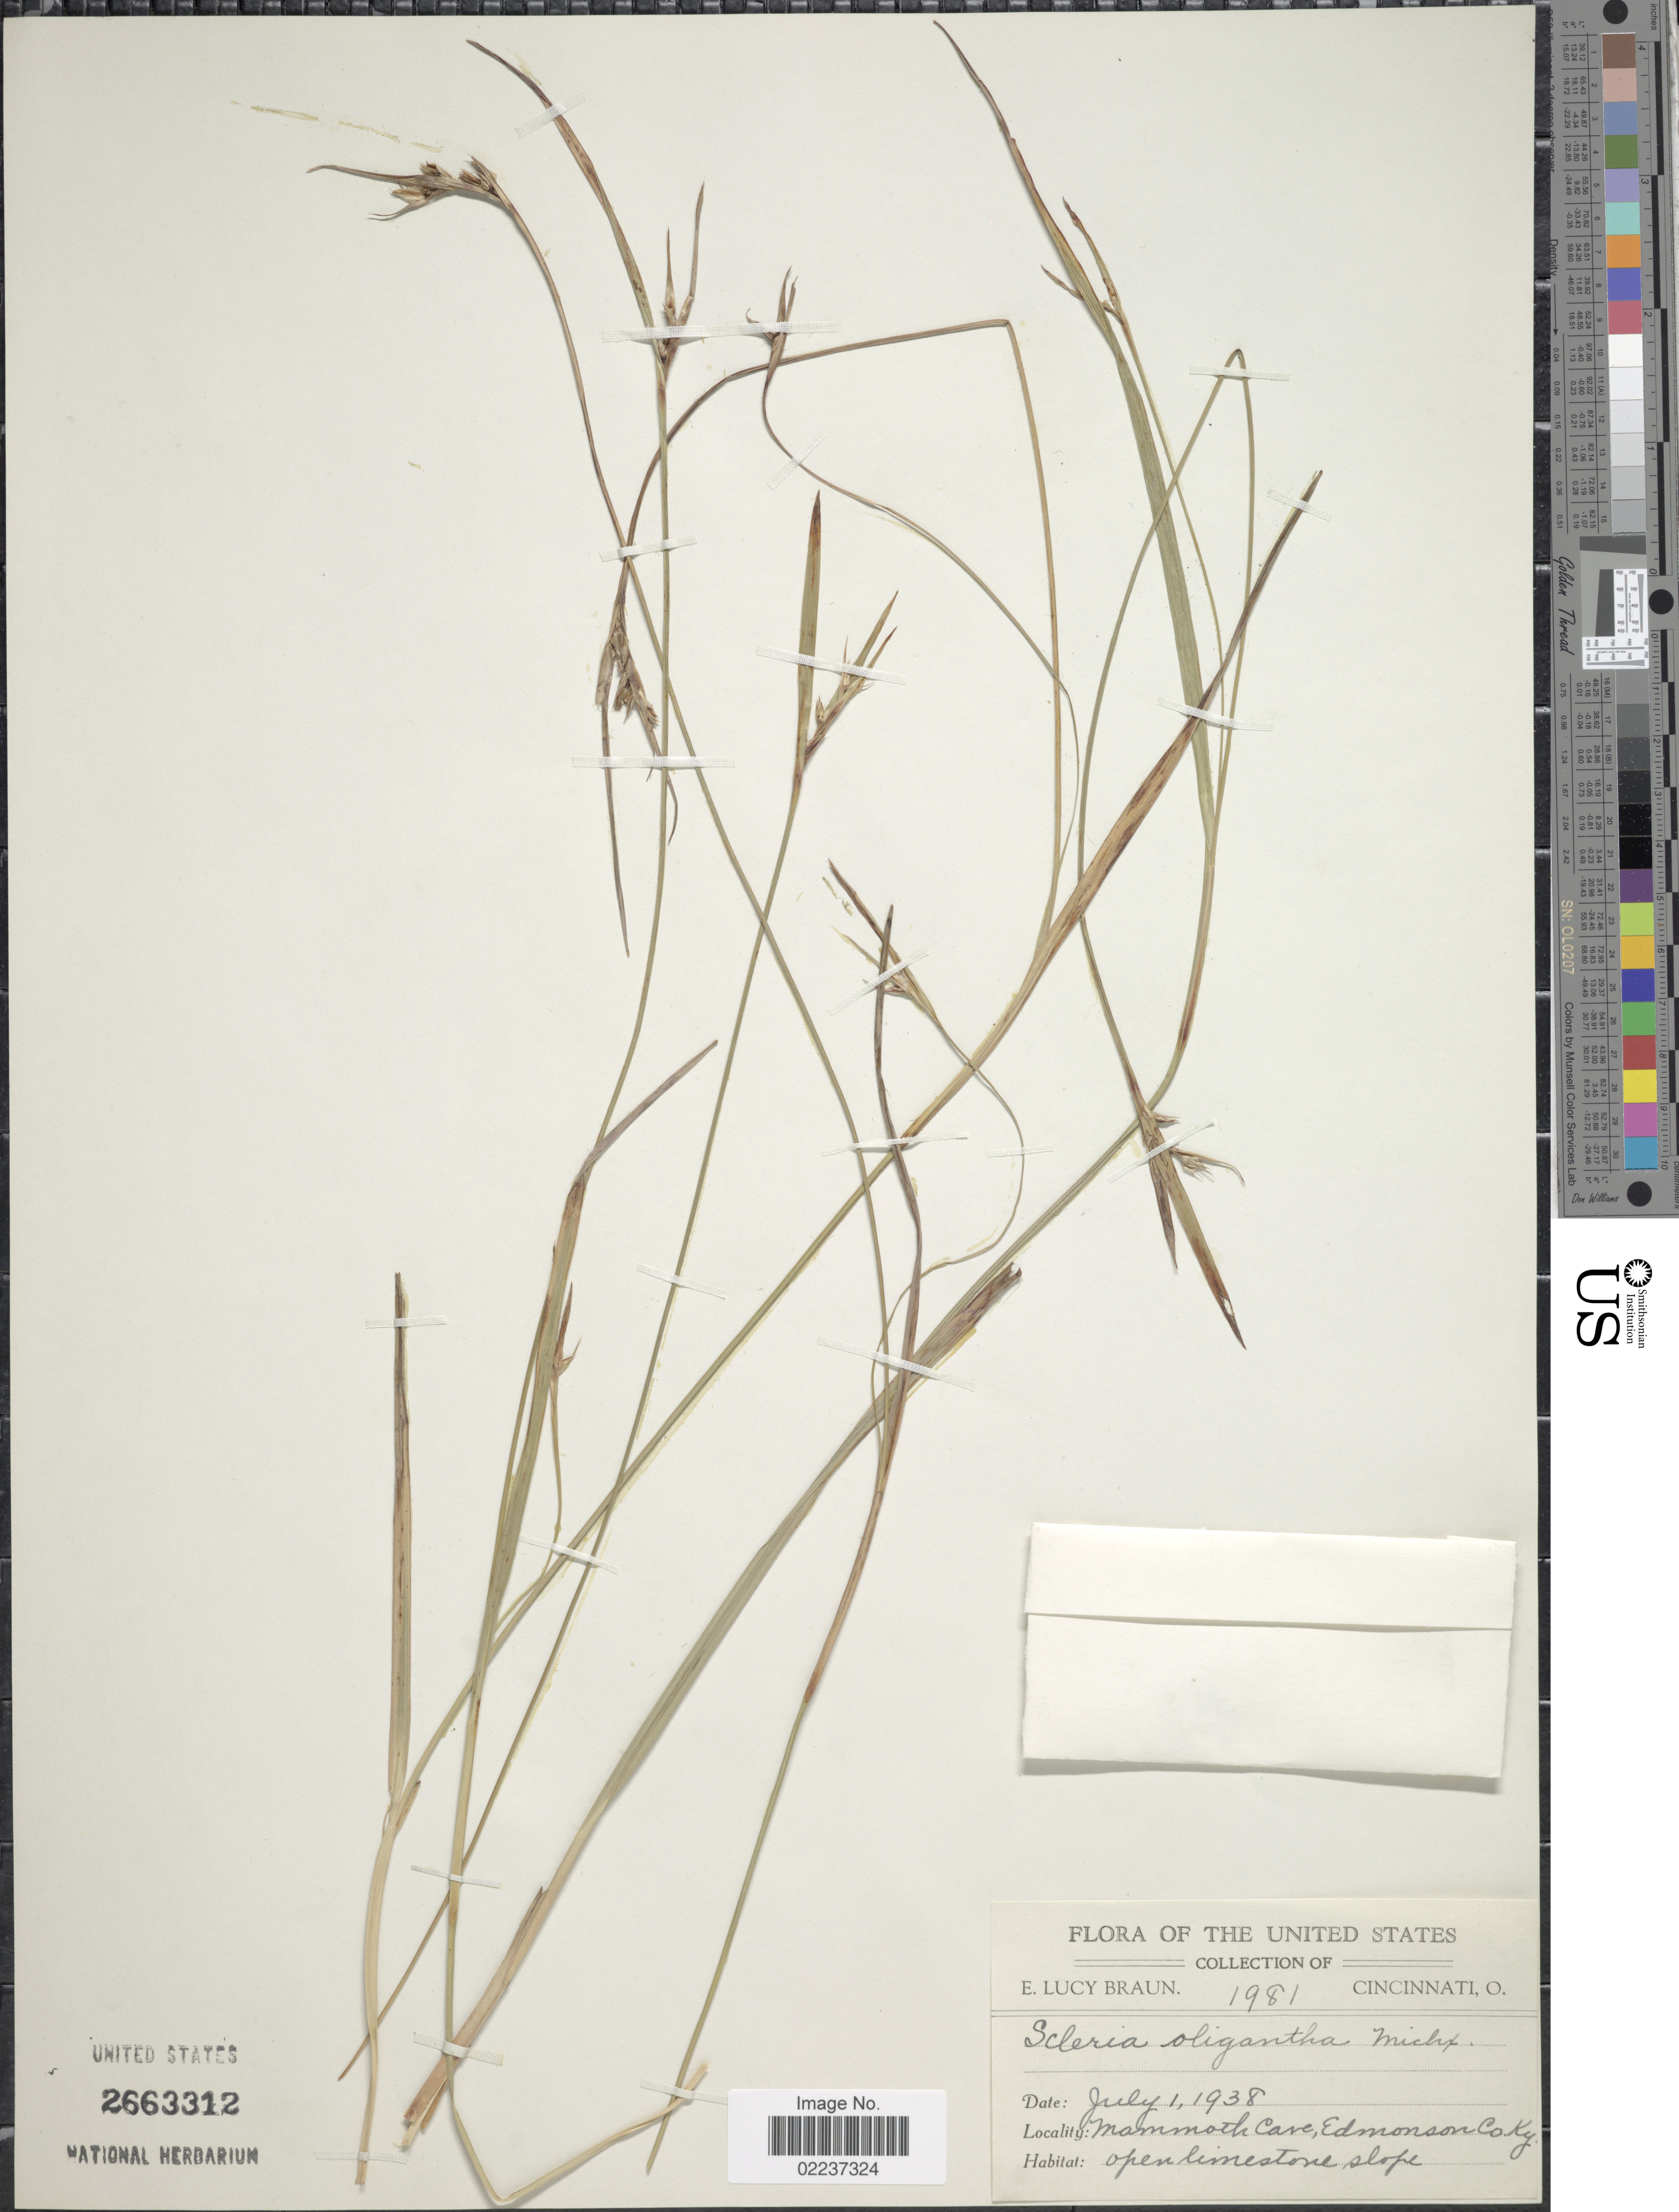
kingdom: Plantae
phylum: Tracheophyta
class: Liliopsida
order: Poales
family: Cyperaceae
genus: Scleria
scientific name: Scleria oligantha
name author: Michx.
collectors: E. L. Braun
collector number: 1981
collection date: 1938-07-01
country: United States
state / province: Kentucky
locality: Mammoth Cave, Edmonson Co.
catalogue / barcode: US 2663312